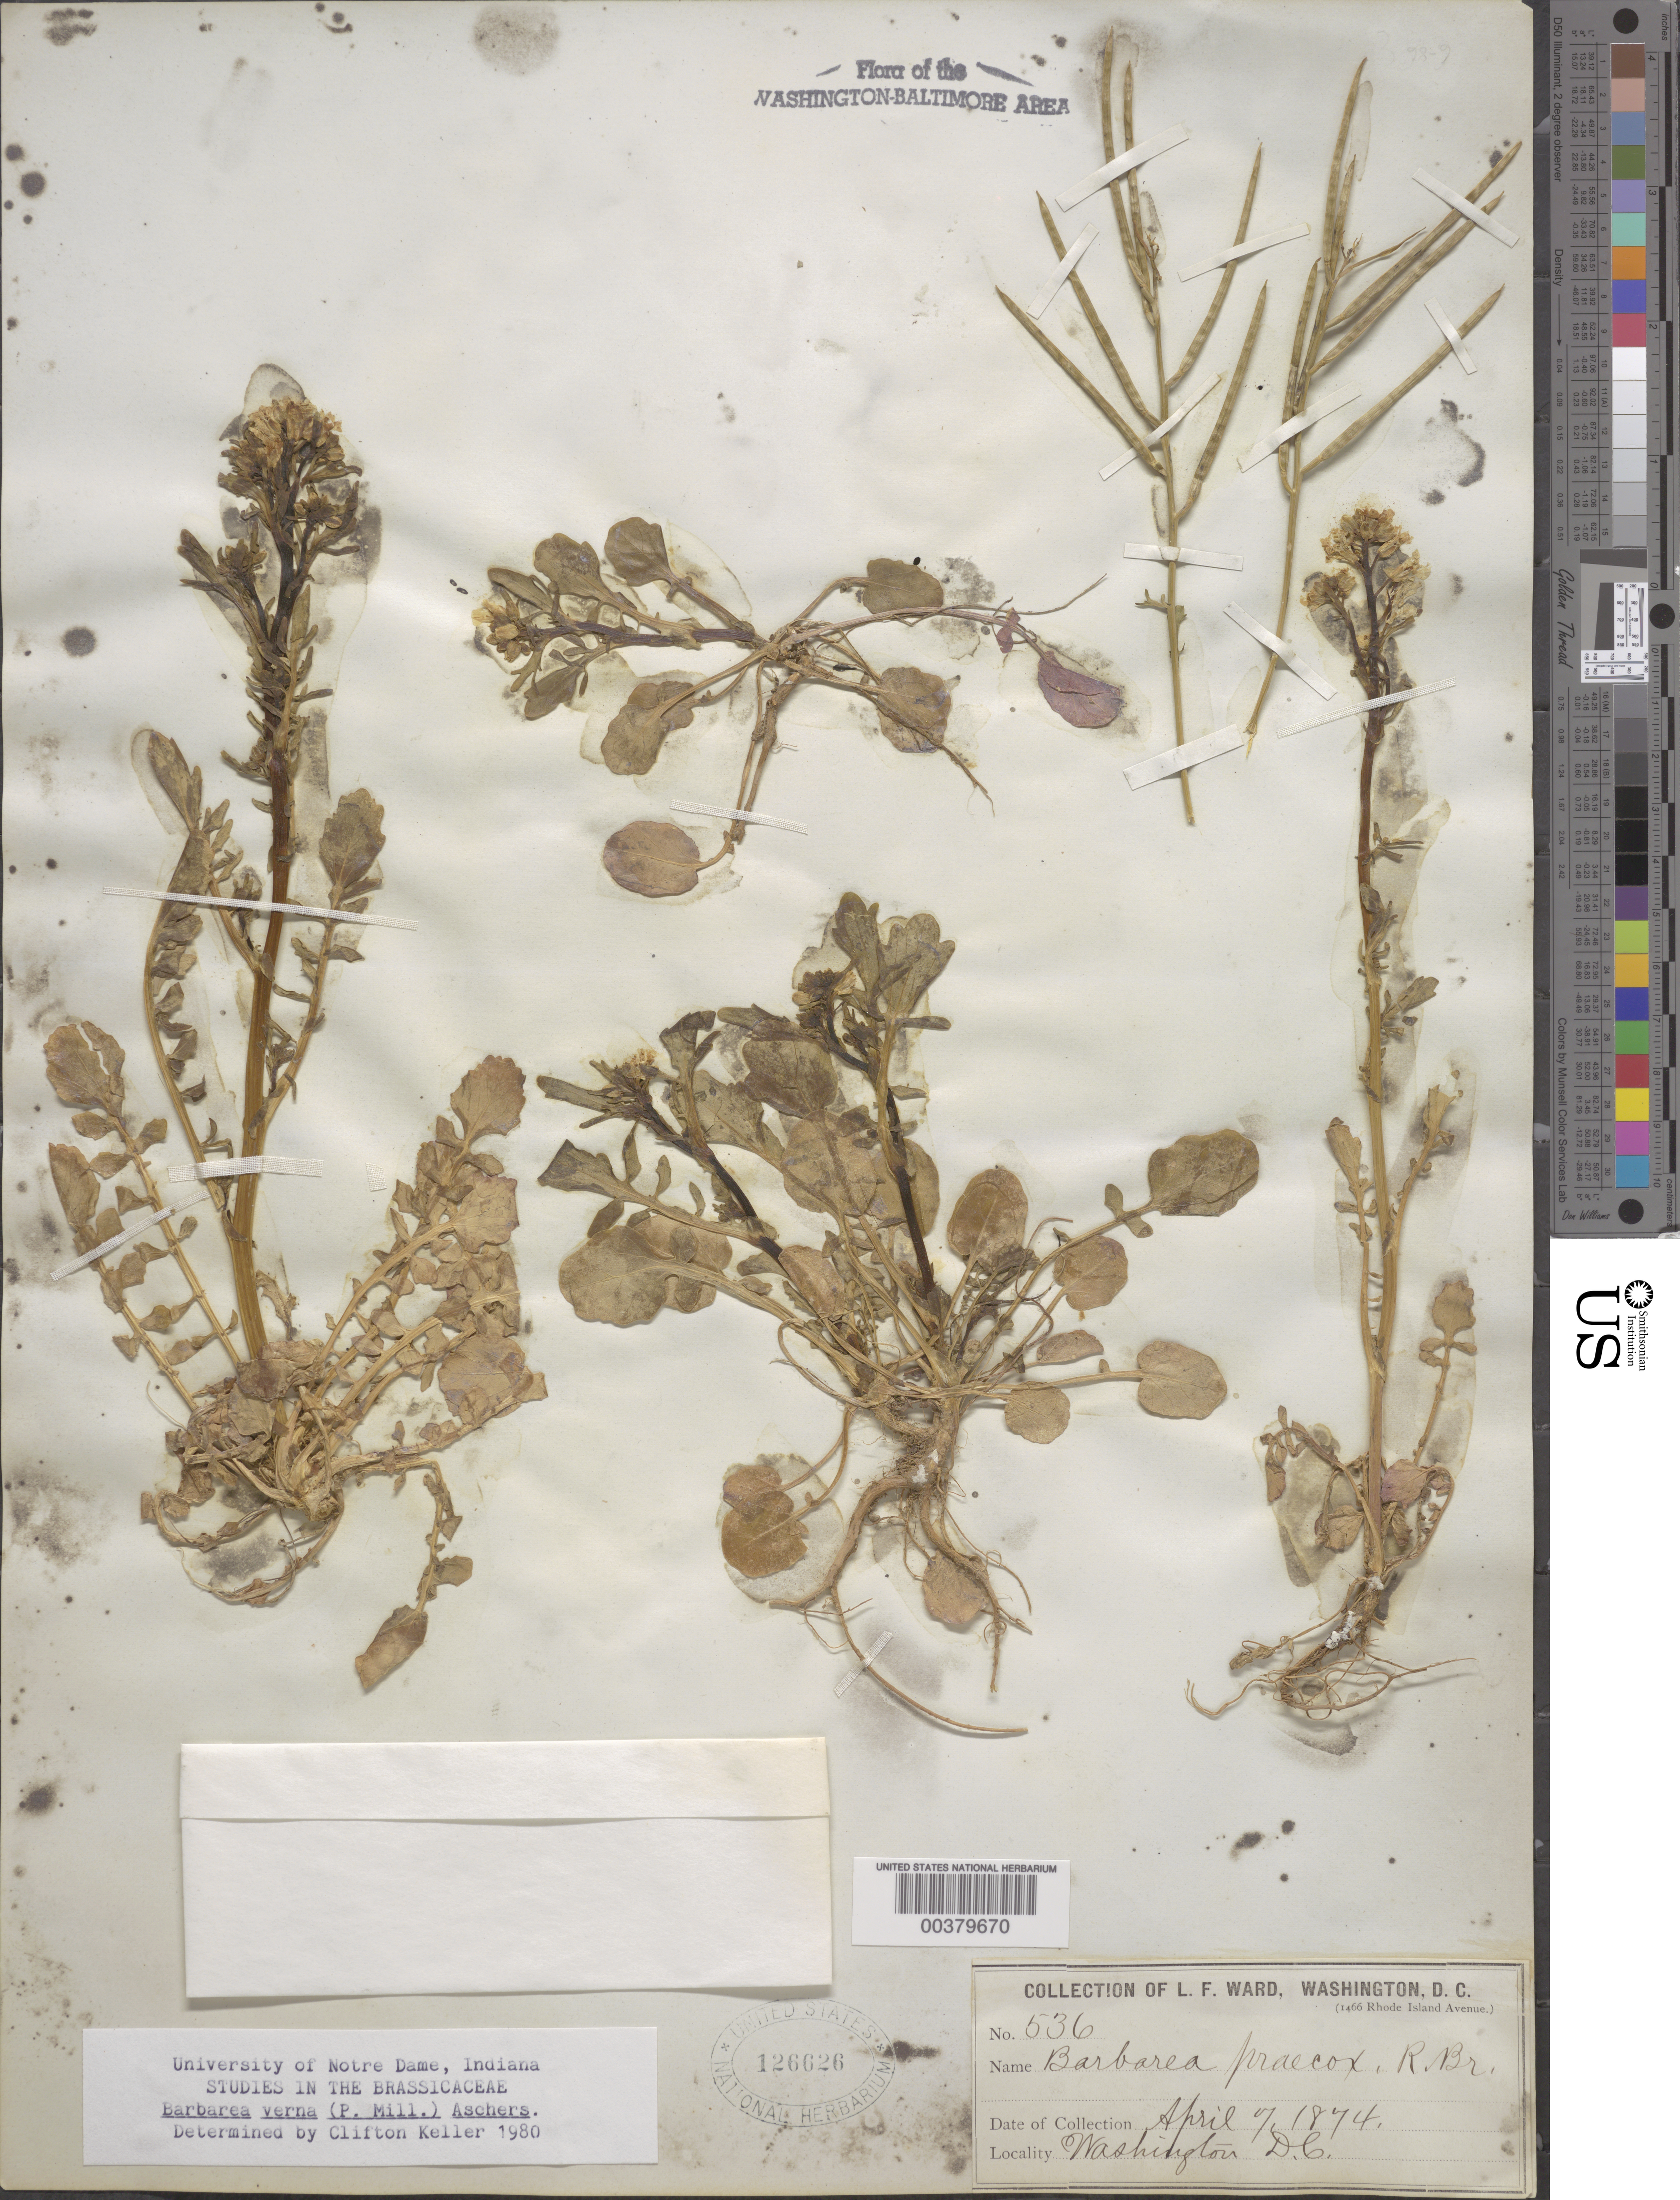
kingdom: Plantae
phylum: Tracheophyta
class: Magnoliopsida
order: Brassicales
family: Brassicaceae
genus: Barbarea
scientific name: Barbarea verna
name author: (Mill.) Asch.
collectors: L. F. Ward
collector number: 536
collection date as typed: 07 Apr 1874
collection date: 1874-04-07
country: United States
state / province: District of Columbia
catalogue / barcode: US 126626